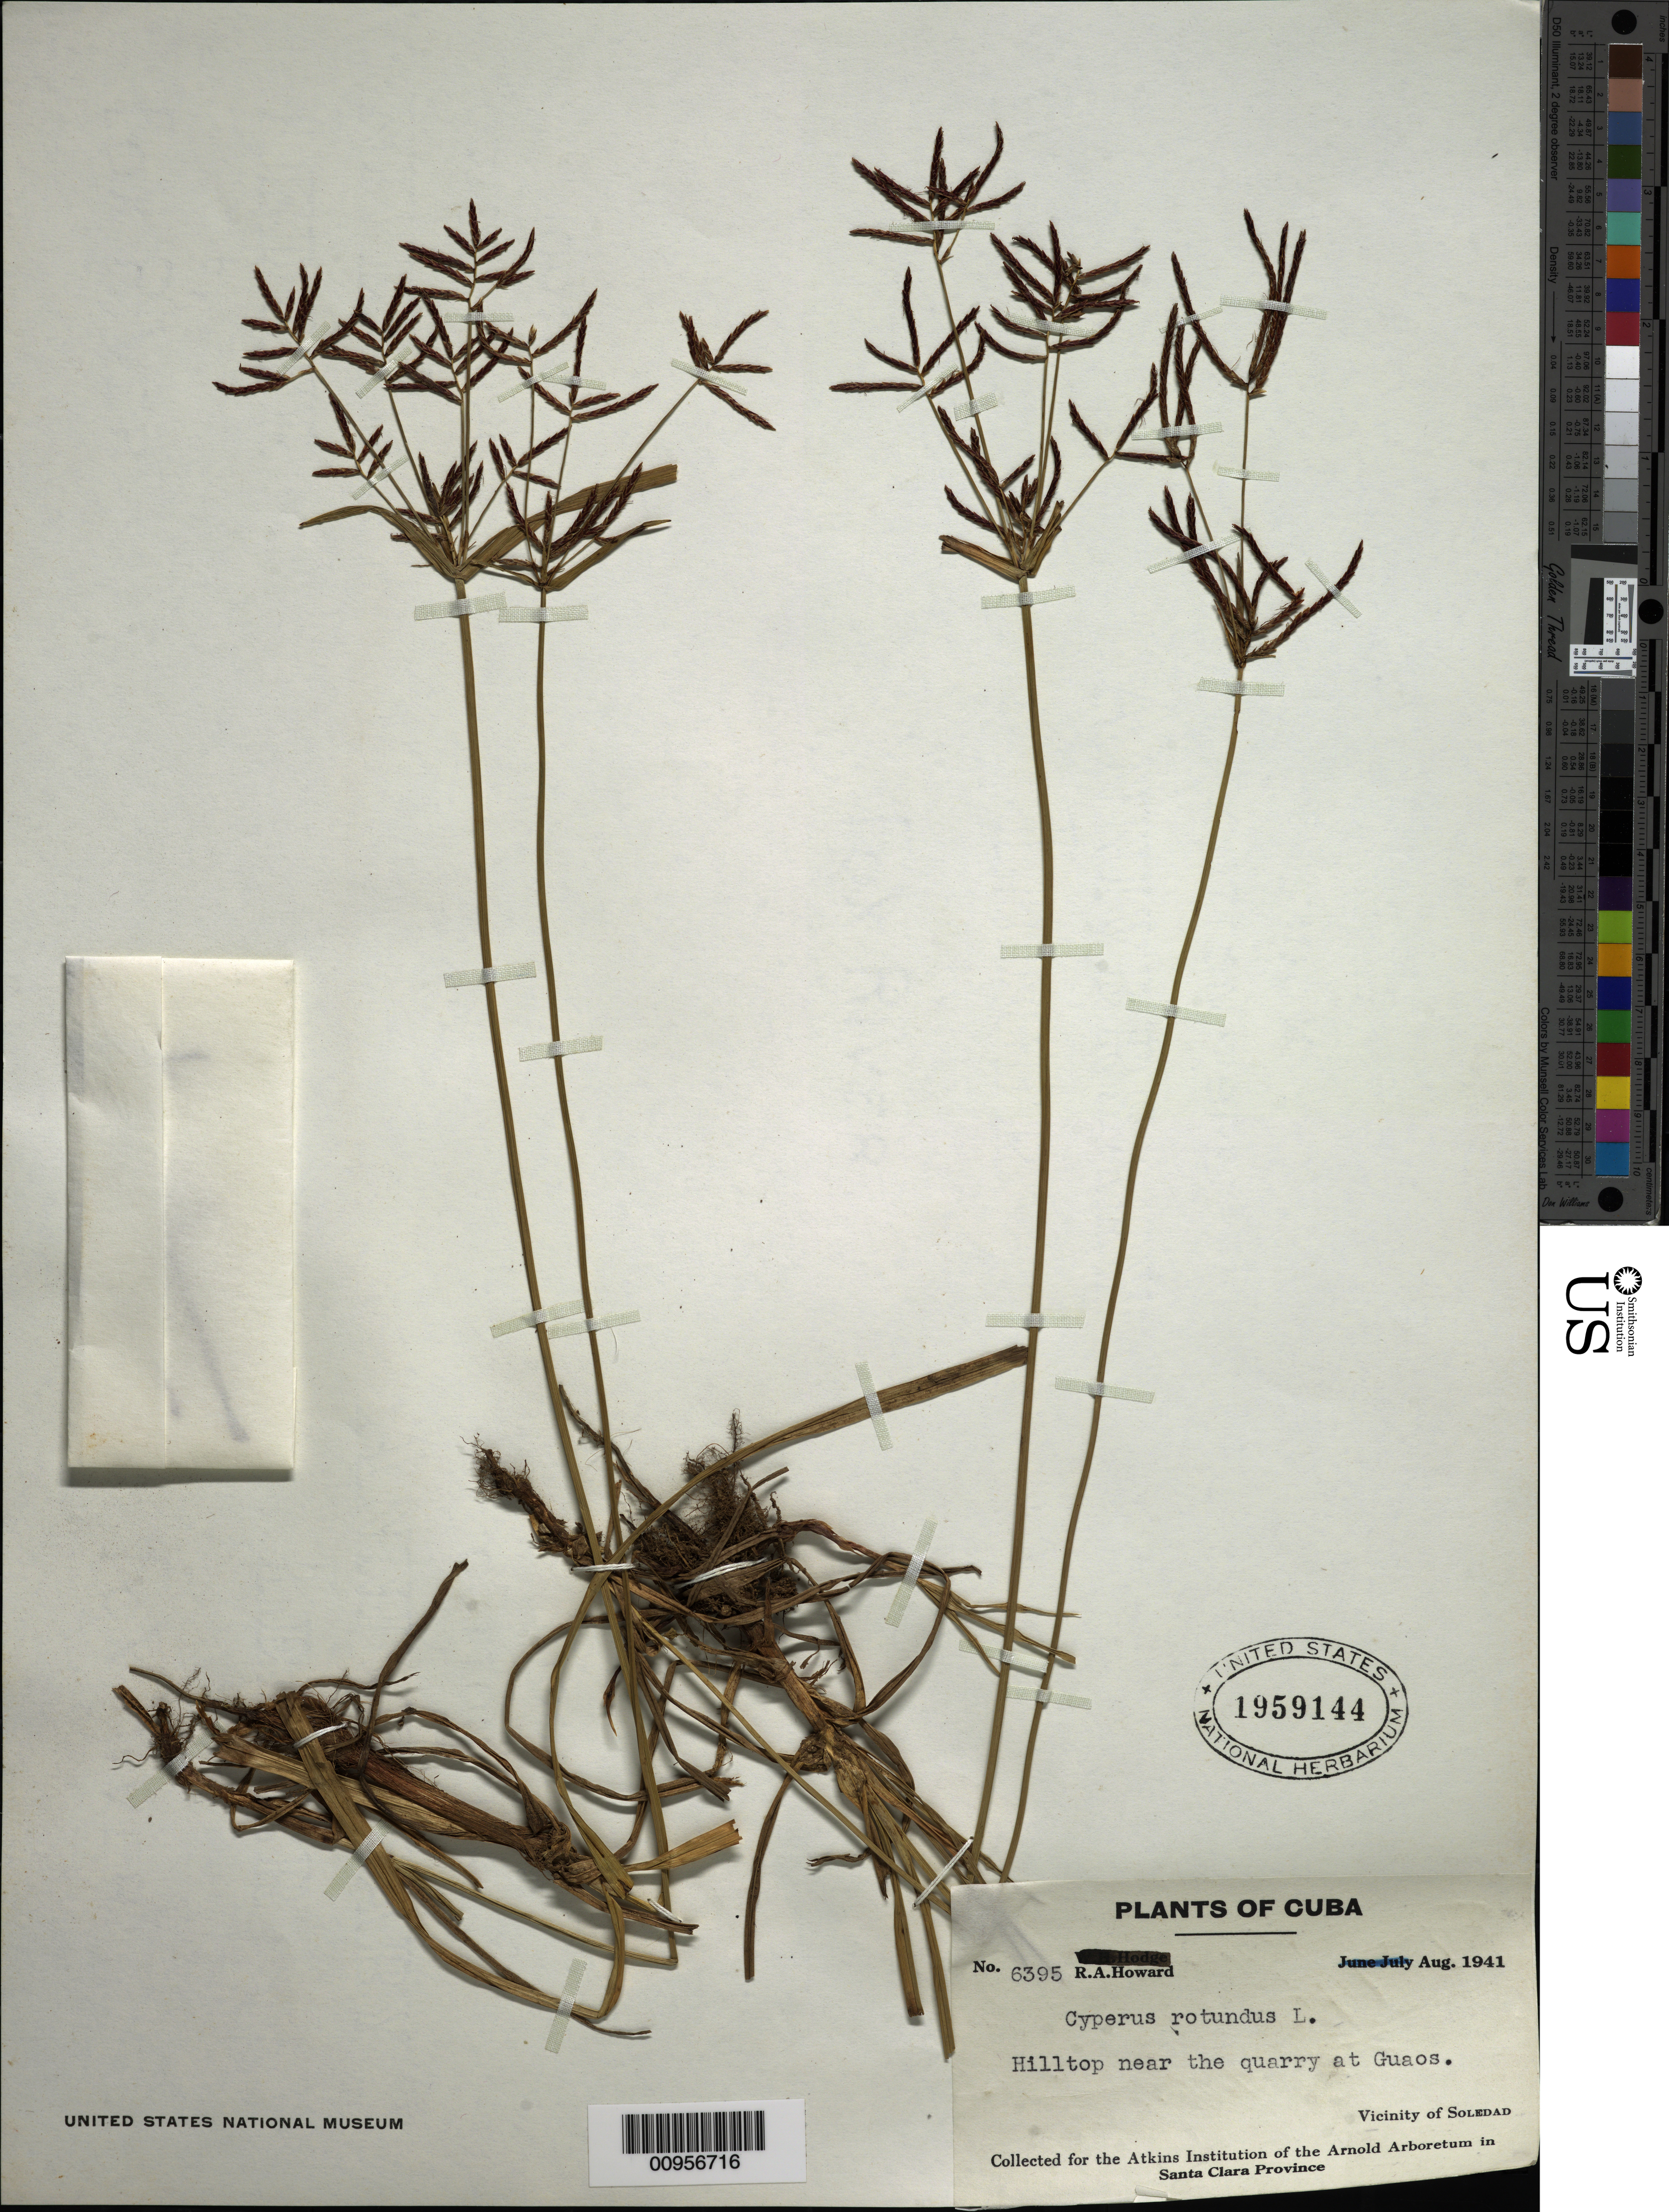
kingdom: Plantae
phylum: Tracheophyta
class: Liliopsida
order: Poales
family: Cyperaceae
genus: Cyperus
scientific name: Cyperus rotundus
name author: L.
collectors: R. A. Howard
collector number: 6395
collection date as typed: Aug 1941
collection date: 1941-08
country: Cuba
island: Cuba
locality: hilltop near the quarry at Guaos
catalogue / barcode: US 1959144